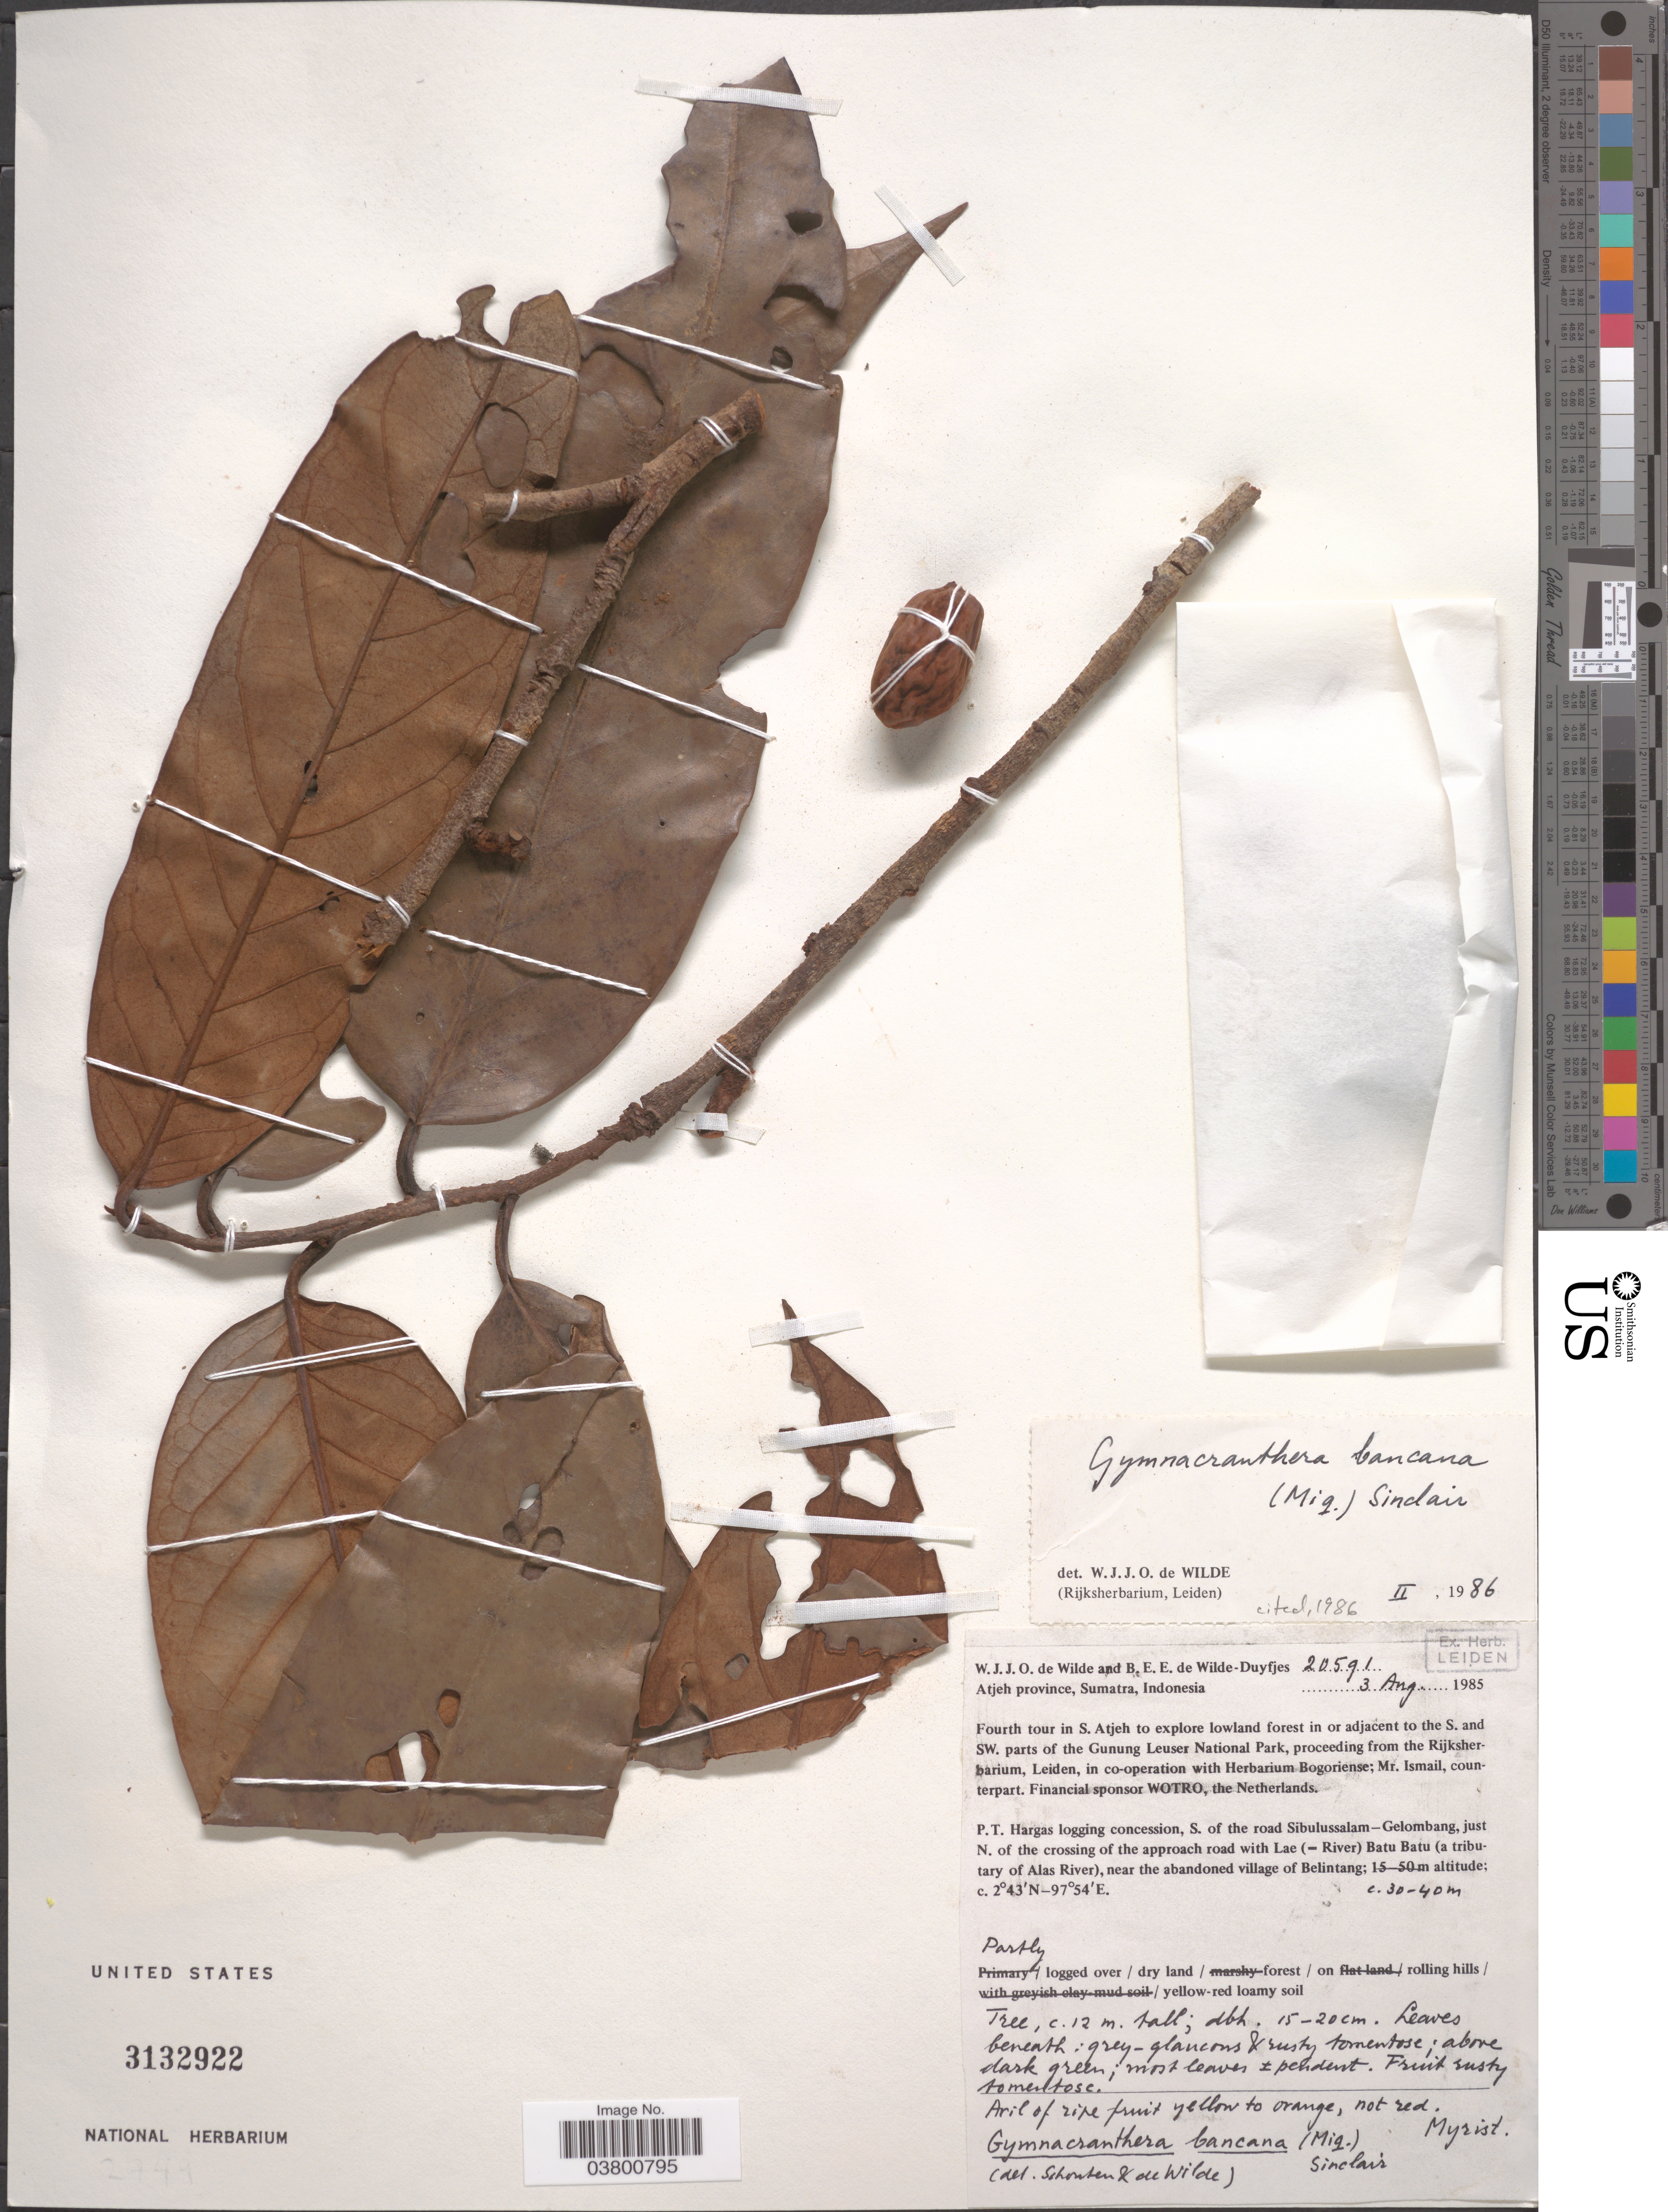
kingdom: Plantae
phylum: Tracheophyta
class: Magnoliopsida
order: Magnoliales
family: Myristicaceae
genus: Gymnacranthera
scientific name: Gymnacranthera bancana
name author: (Miq.) J. Sinclair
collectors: W. J. de Wilde & B. E. de Wilde-Duyfjes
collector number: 20591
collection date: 1985-08-03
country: Indonesia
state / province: Sumatra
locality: Atjeh province. Fourth tour in S. Atjeh to explore lowland forest in or adjacent to the S. and SW. parts of the Gunung Leuser National Park. P.T. Hargas logging concession, S. of the road Sibulussalam-Gelombang, just N. of the crossing of the approach road with Lae (=River) Batu Batu (at tributary of Alas River), near the abandoned village of Belintang.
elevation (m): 30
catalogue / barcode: US 3132922